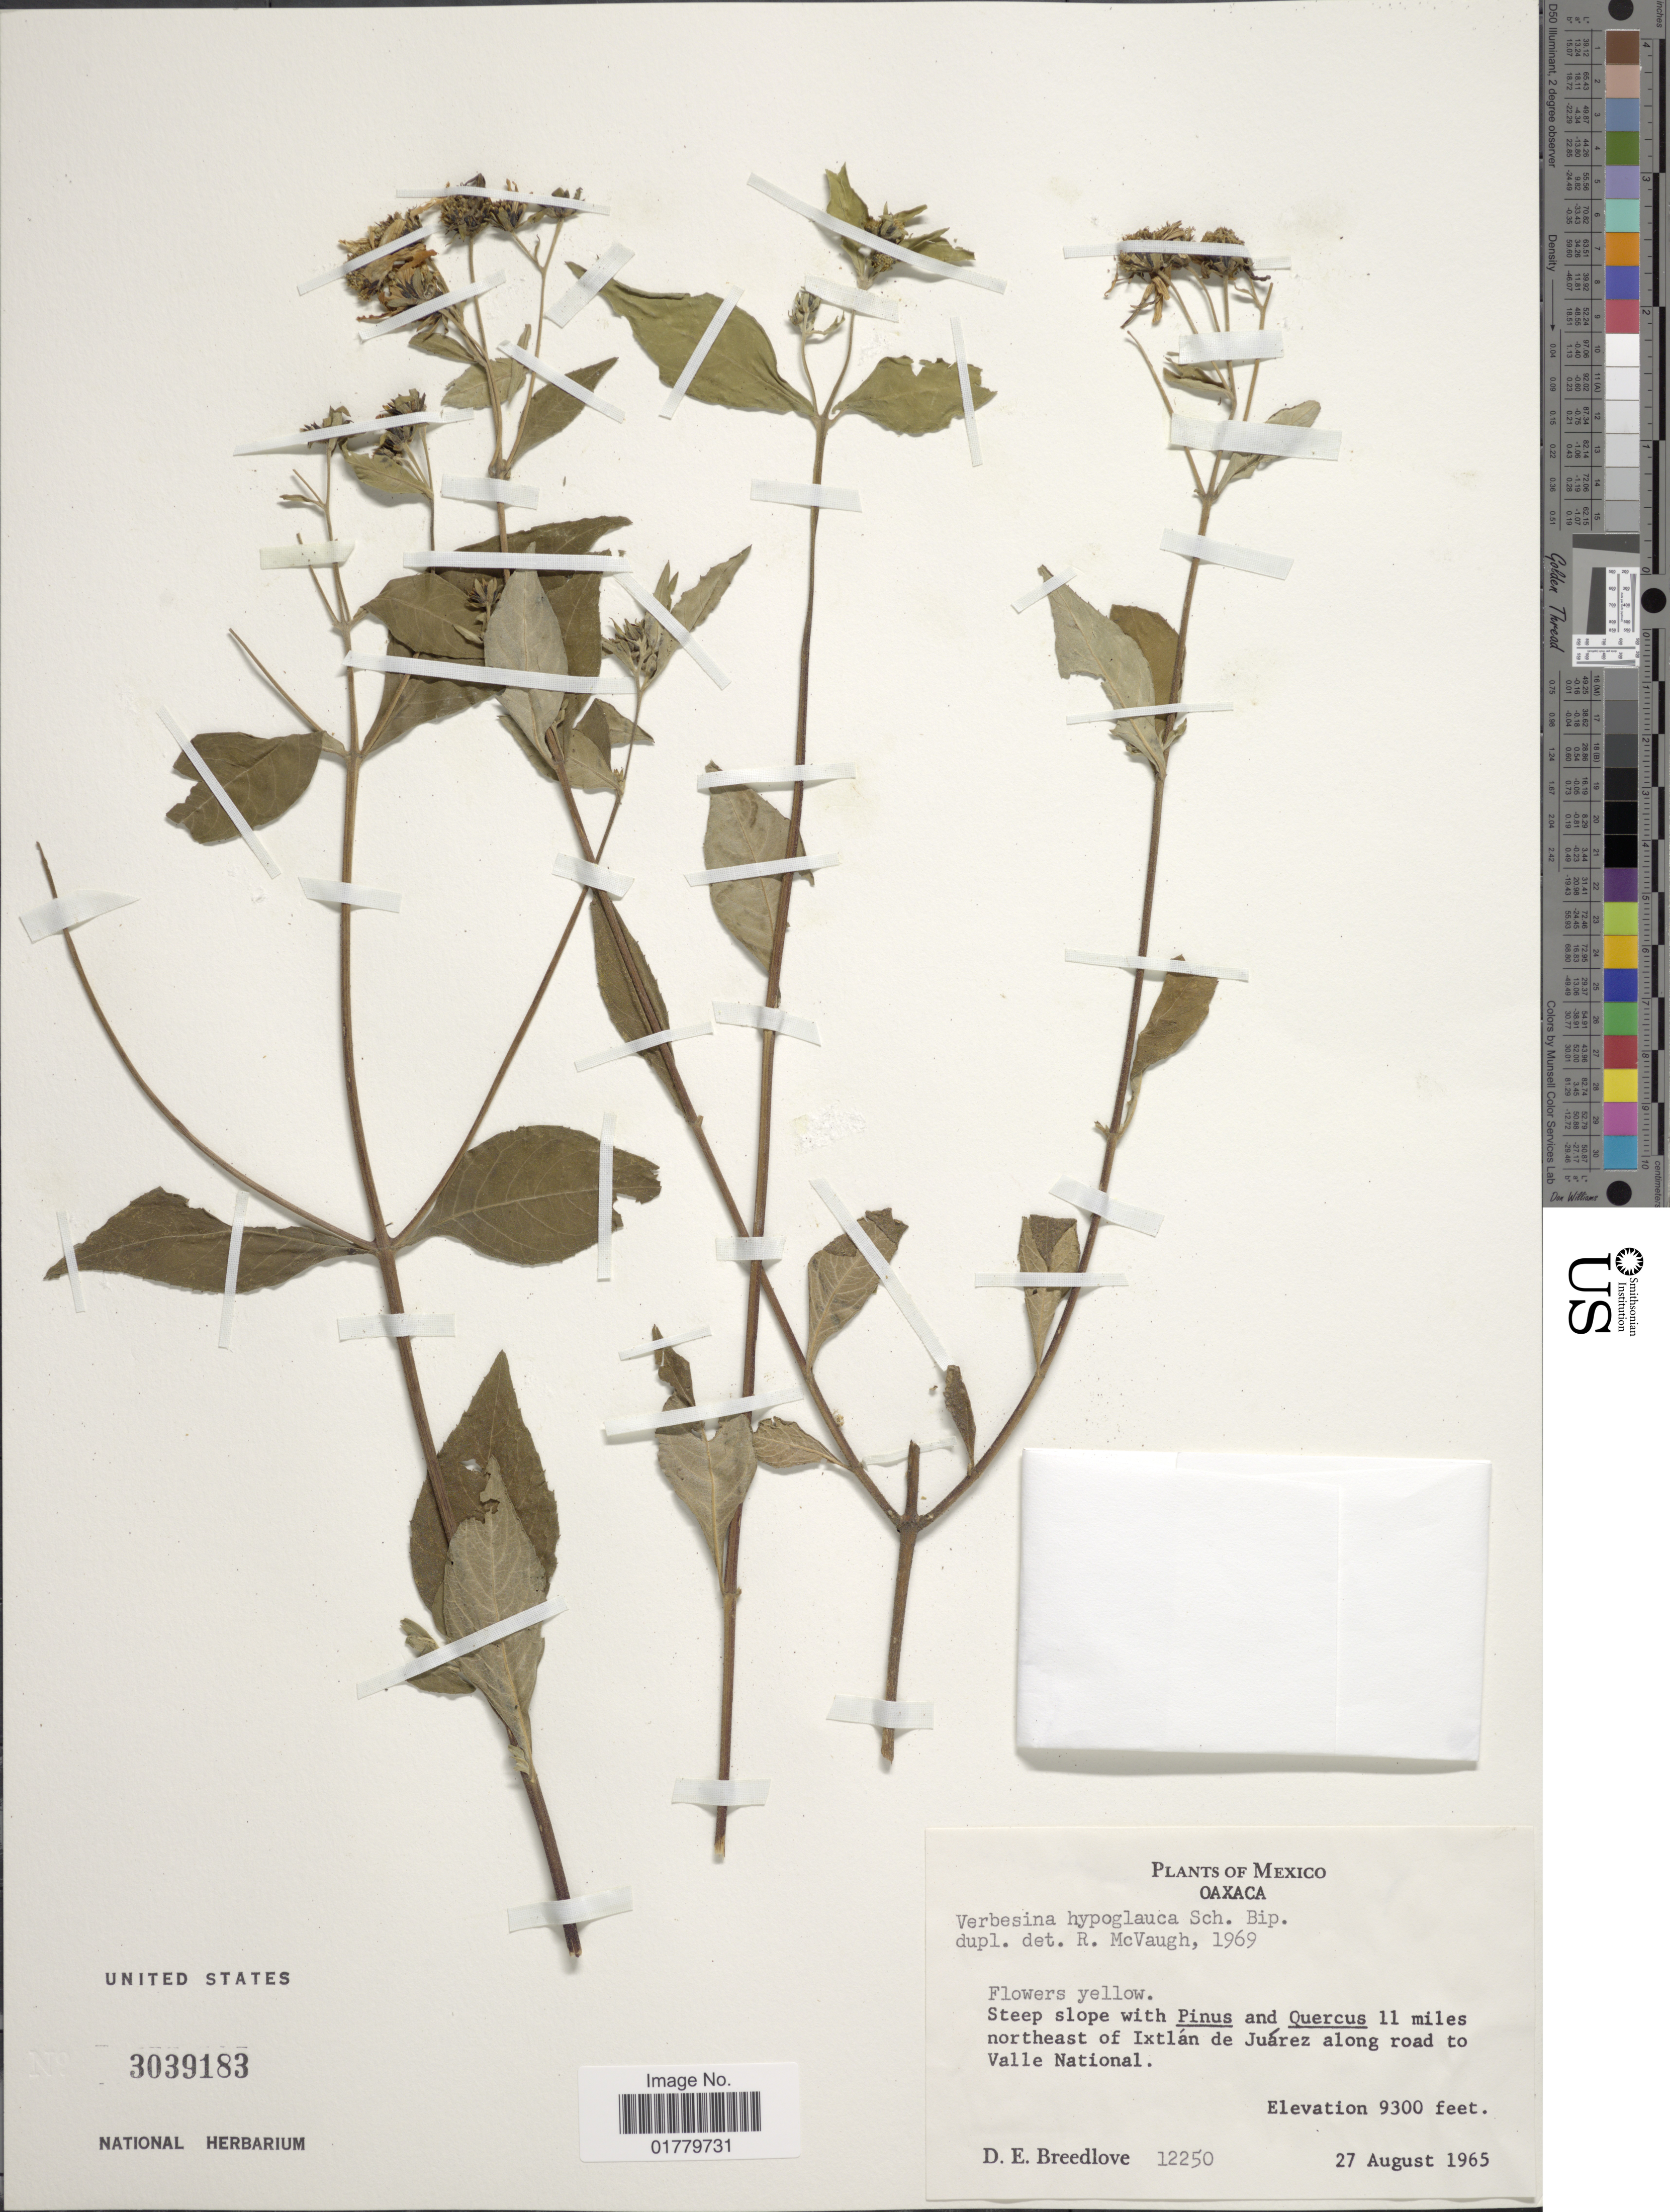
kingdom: Plantae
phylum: Tracheophyta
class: Magnoliopsida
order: Asterales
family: Asteraceae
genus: Verbesina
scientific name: Verbesina hypoglauca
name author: Sch. Bip. ex Klatt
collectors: D. E. Breedlove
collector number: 12250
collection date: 1965-08-27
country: Mexico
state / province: Oaxaca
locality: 11 miles northeast of Ixtlán de Juárez along road to Valle National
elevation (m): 2835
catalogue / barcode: US 3039183